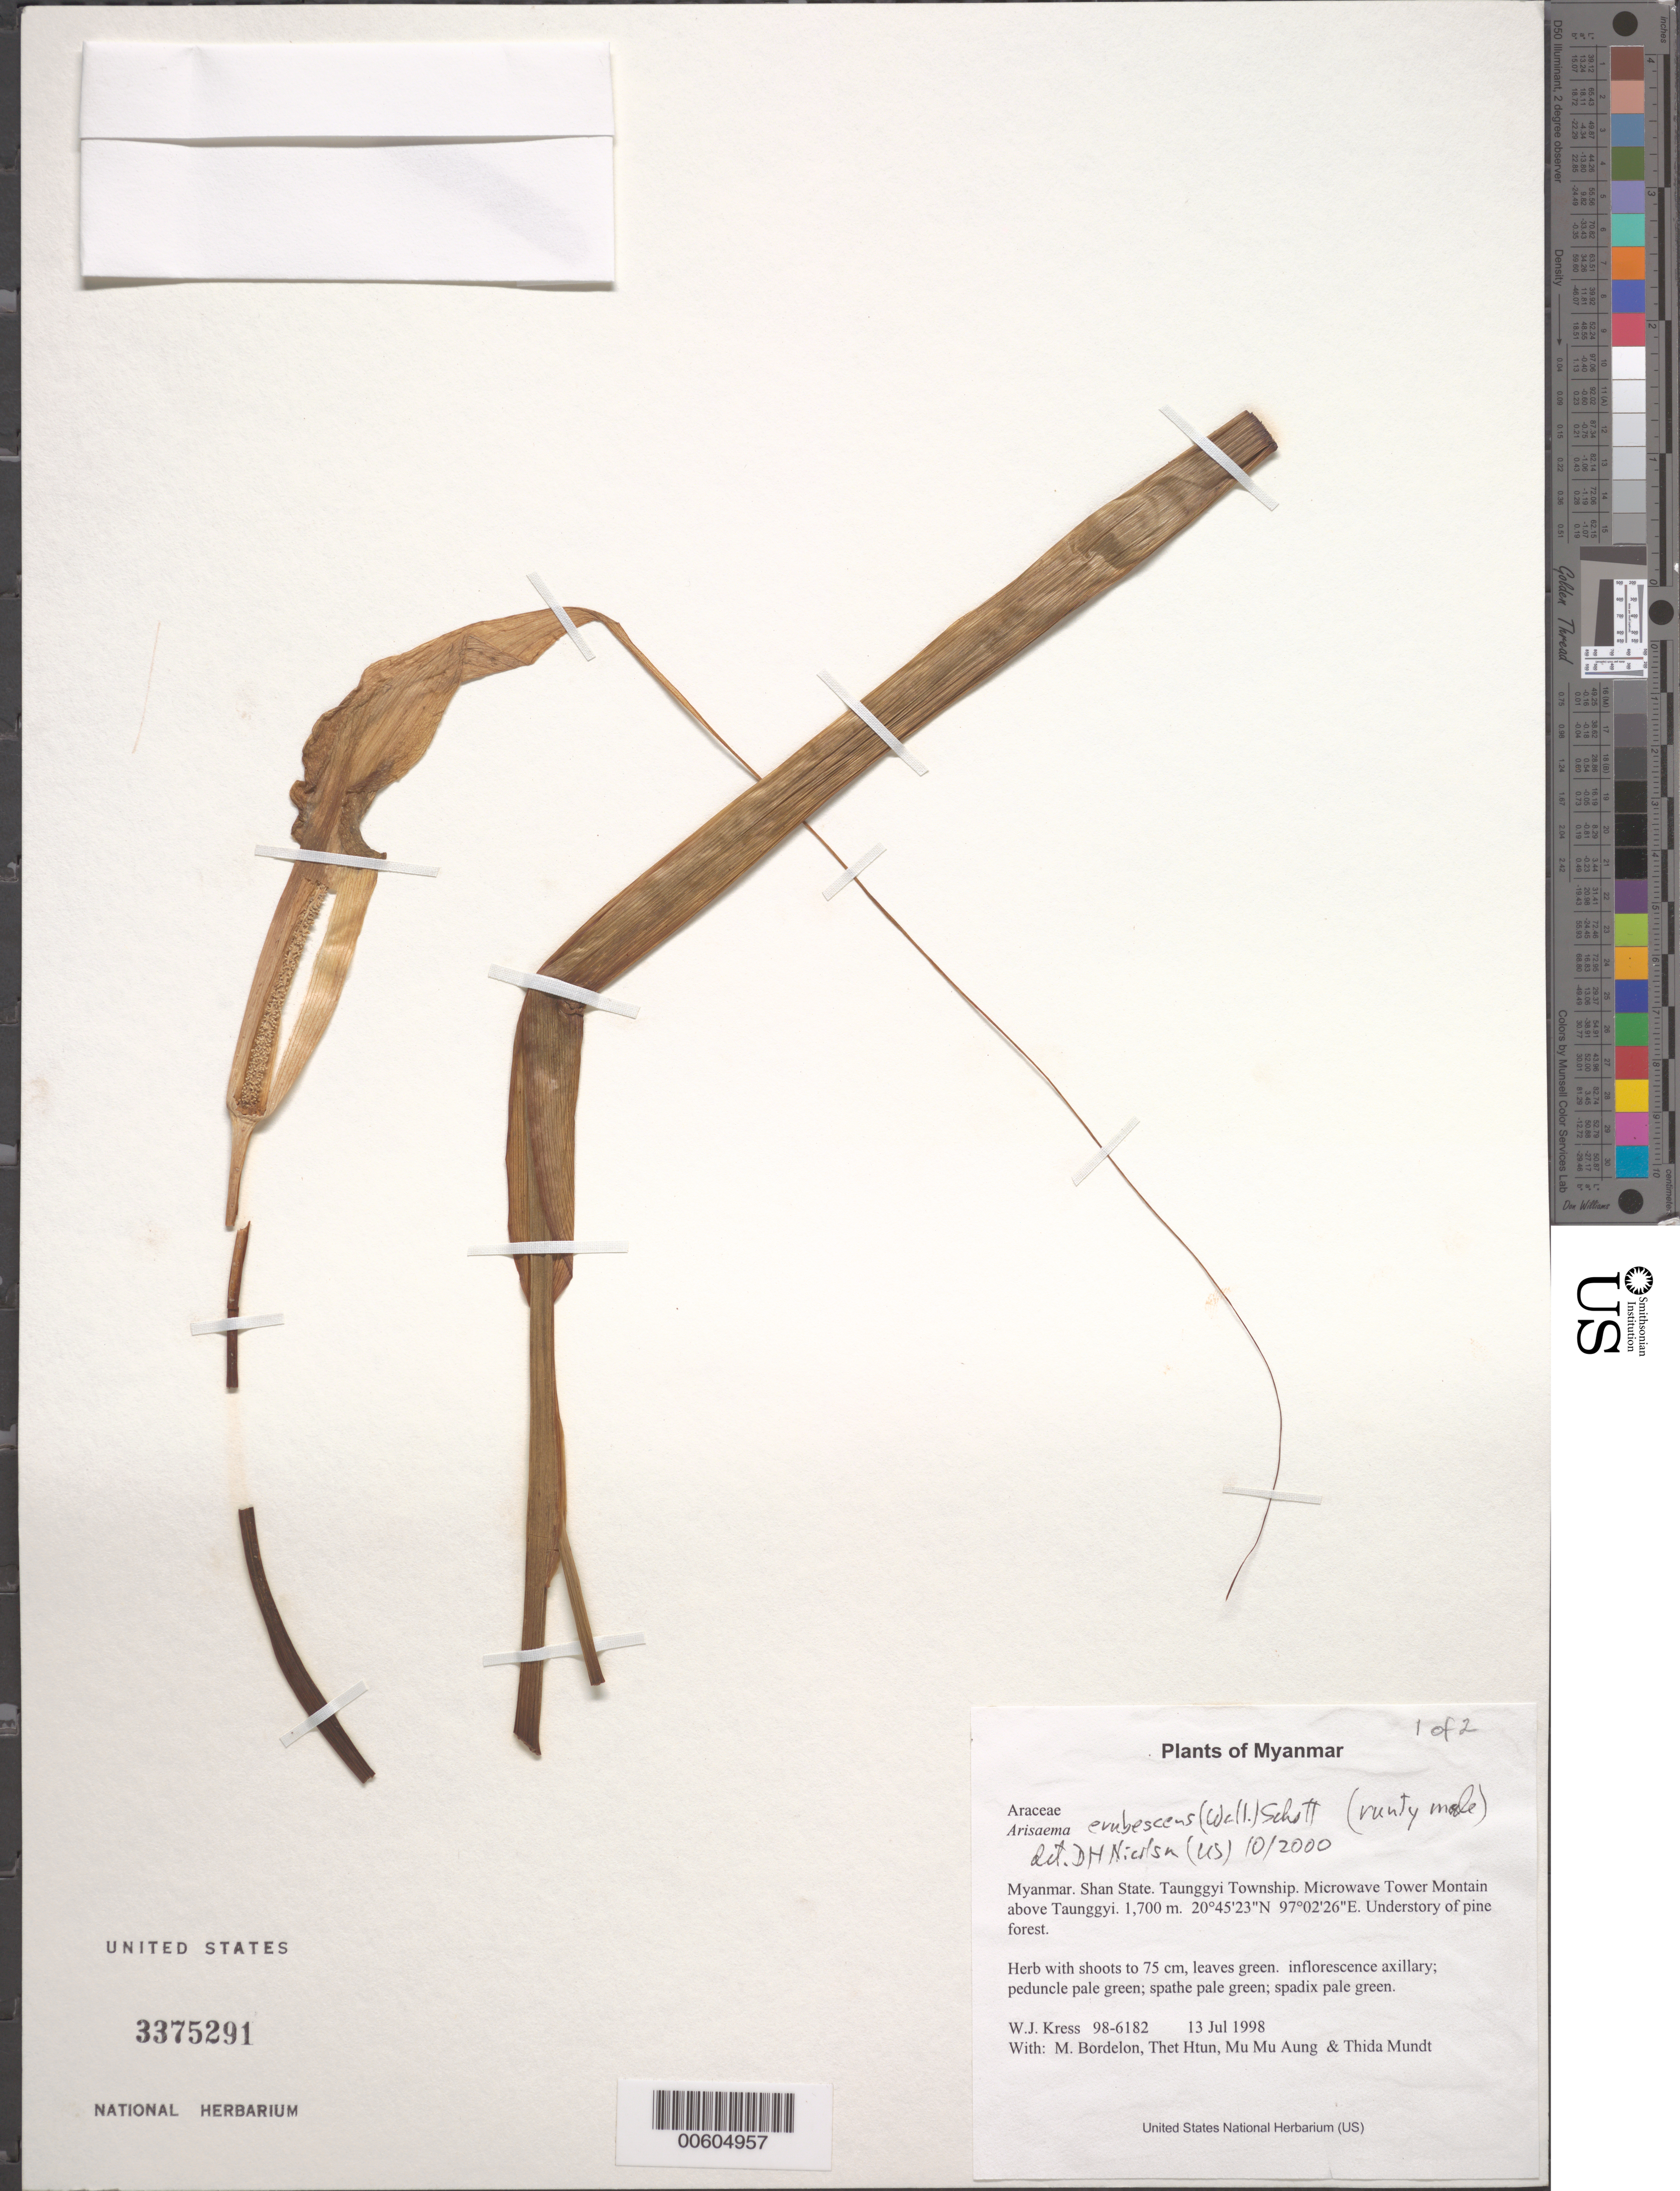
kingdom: Plantae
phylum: Tracheophyta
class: Liliopsida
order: Alismatales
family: Araceae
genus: Arisaema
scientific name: Arisaema erubescens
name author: (Wall.) Schott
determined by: Nicolson, Dan H.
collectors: W. J. Kress, M. Bordelon, Thet Htun, Mu Mu Aung & T. Mundt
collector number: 98-6182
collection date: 1998-07-13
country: Myanmar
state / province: Shan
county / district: Taunggyi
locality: Microwave Tower Mountain above Taunggyi.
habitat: Understory of pine forest.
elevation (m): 1700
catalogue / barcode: US 3375291